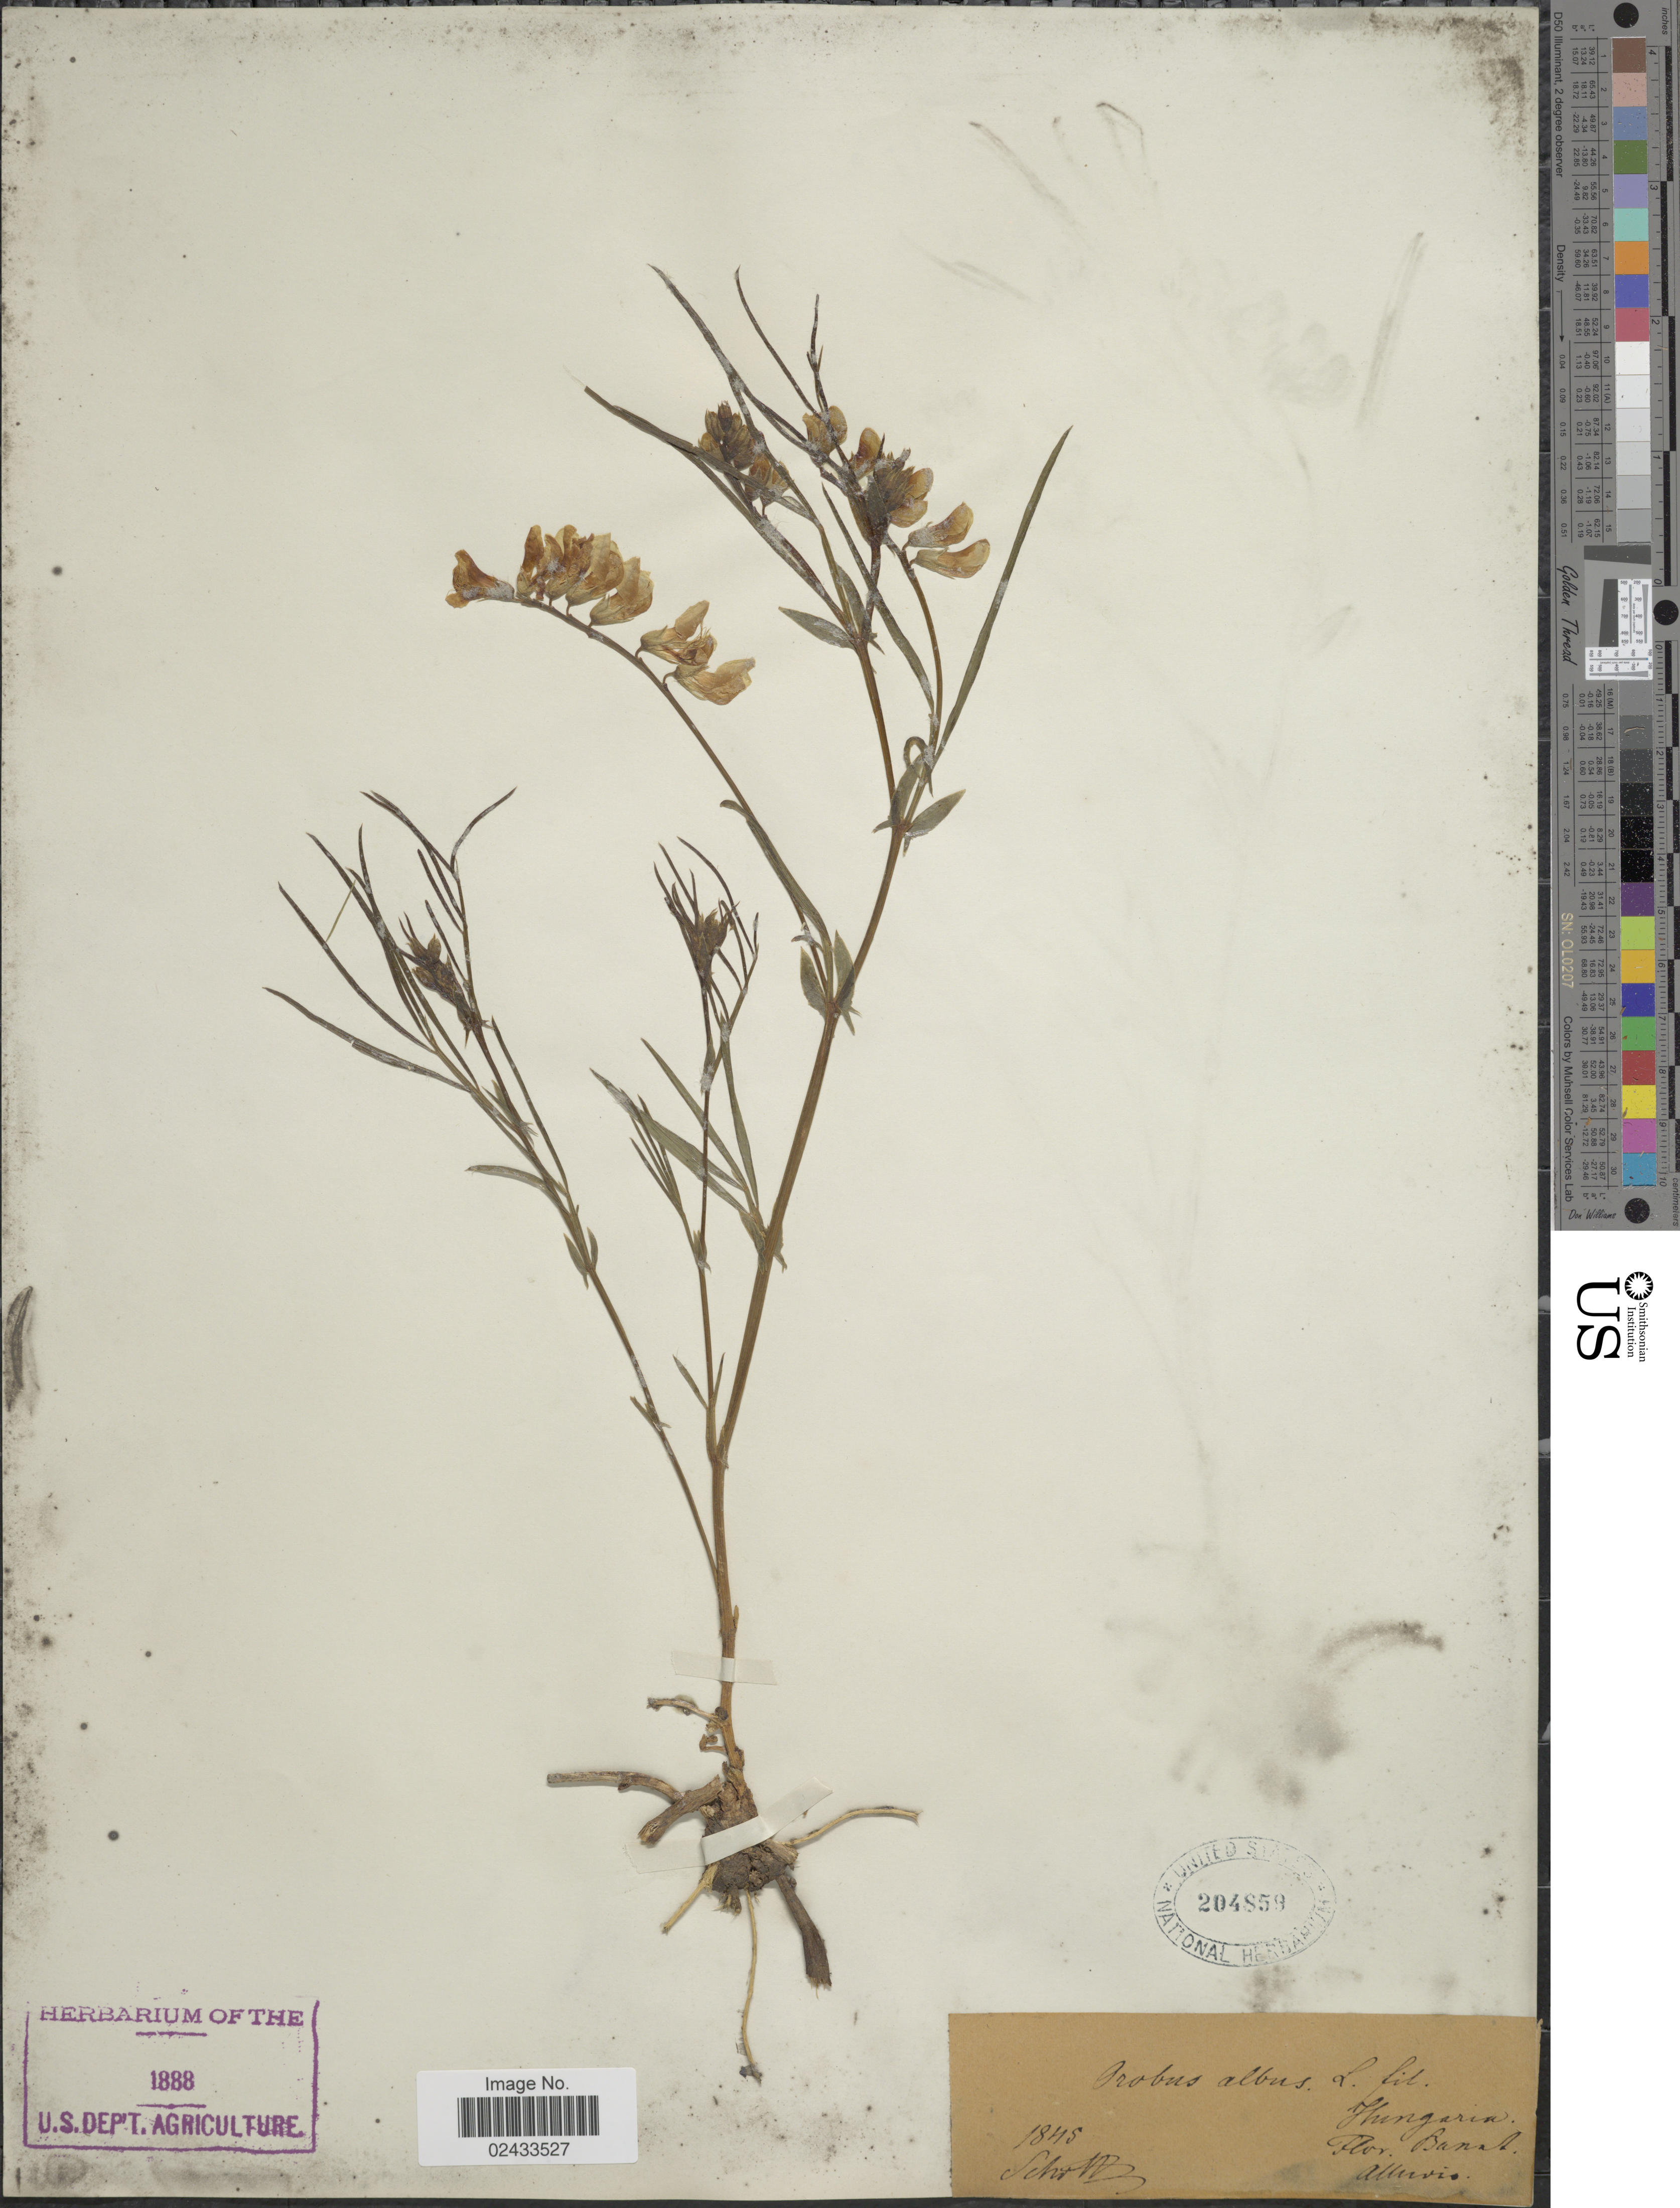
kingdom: Plantae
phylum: Tracheophyta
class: Magnoliopsida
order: Fabales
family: Fabaceae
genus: Lathyrus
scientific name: Lathyrus pannonicus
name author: (Jacq.) Garcke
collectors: Schott, --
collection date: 1845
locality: Hungaria, Flor. Banat, Alluvio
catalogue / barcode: US 204859